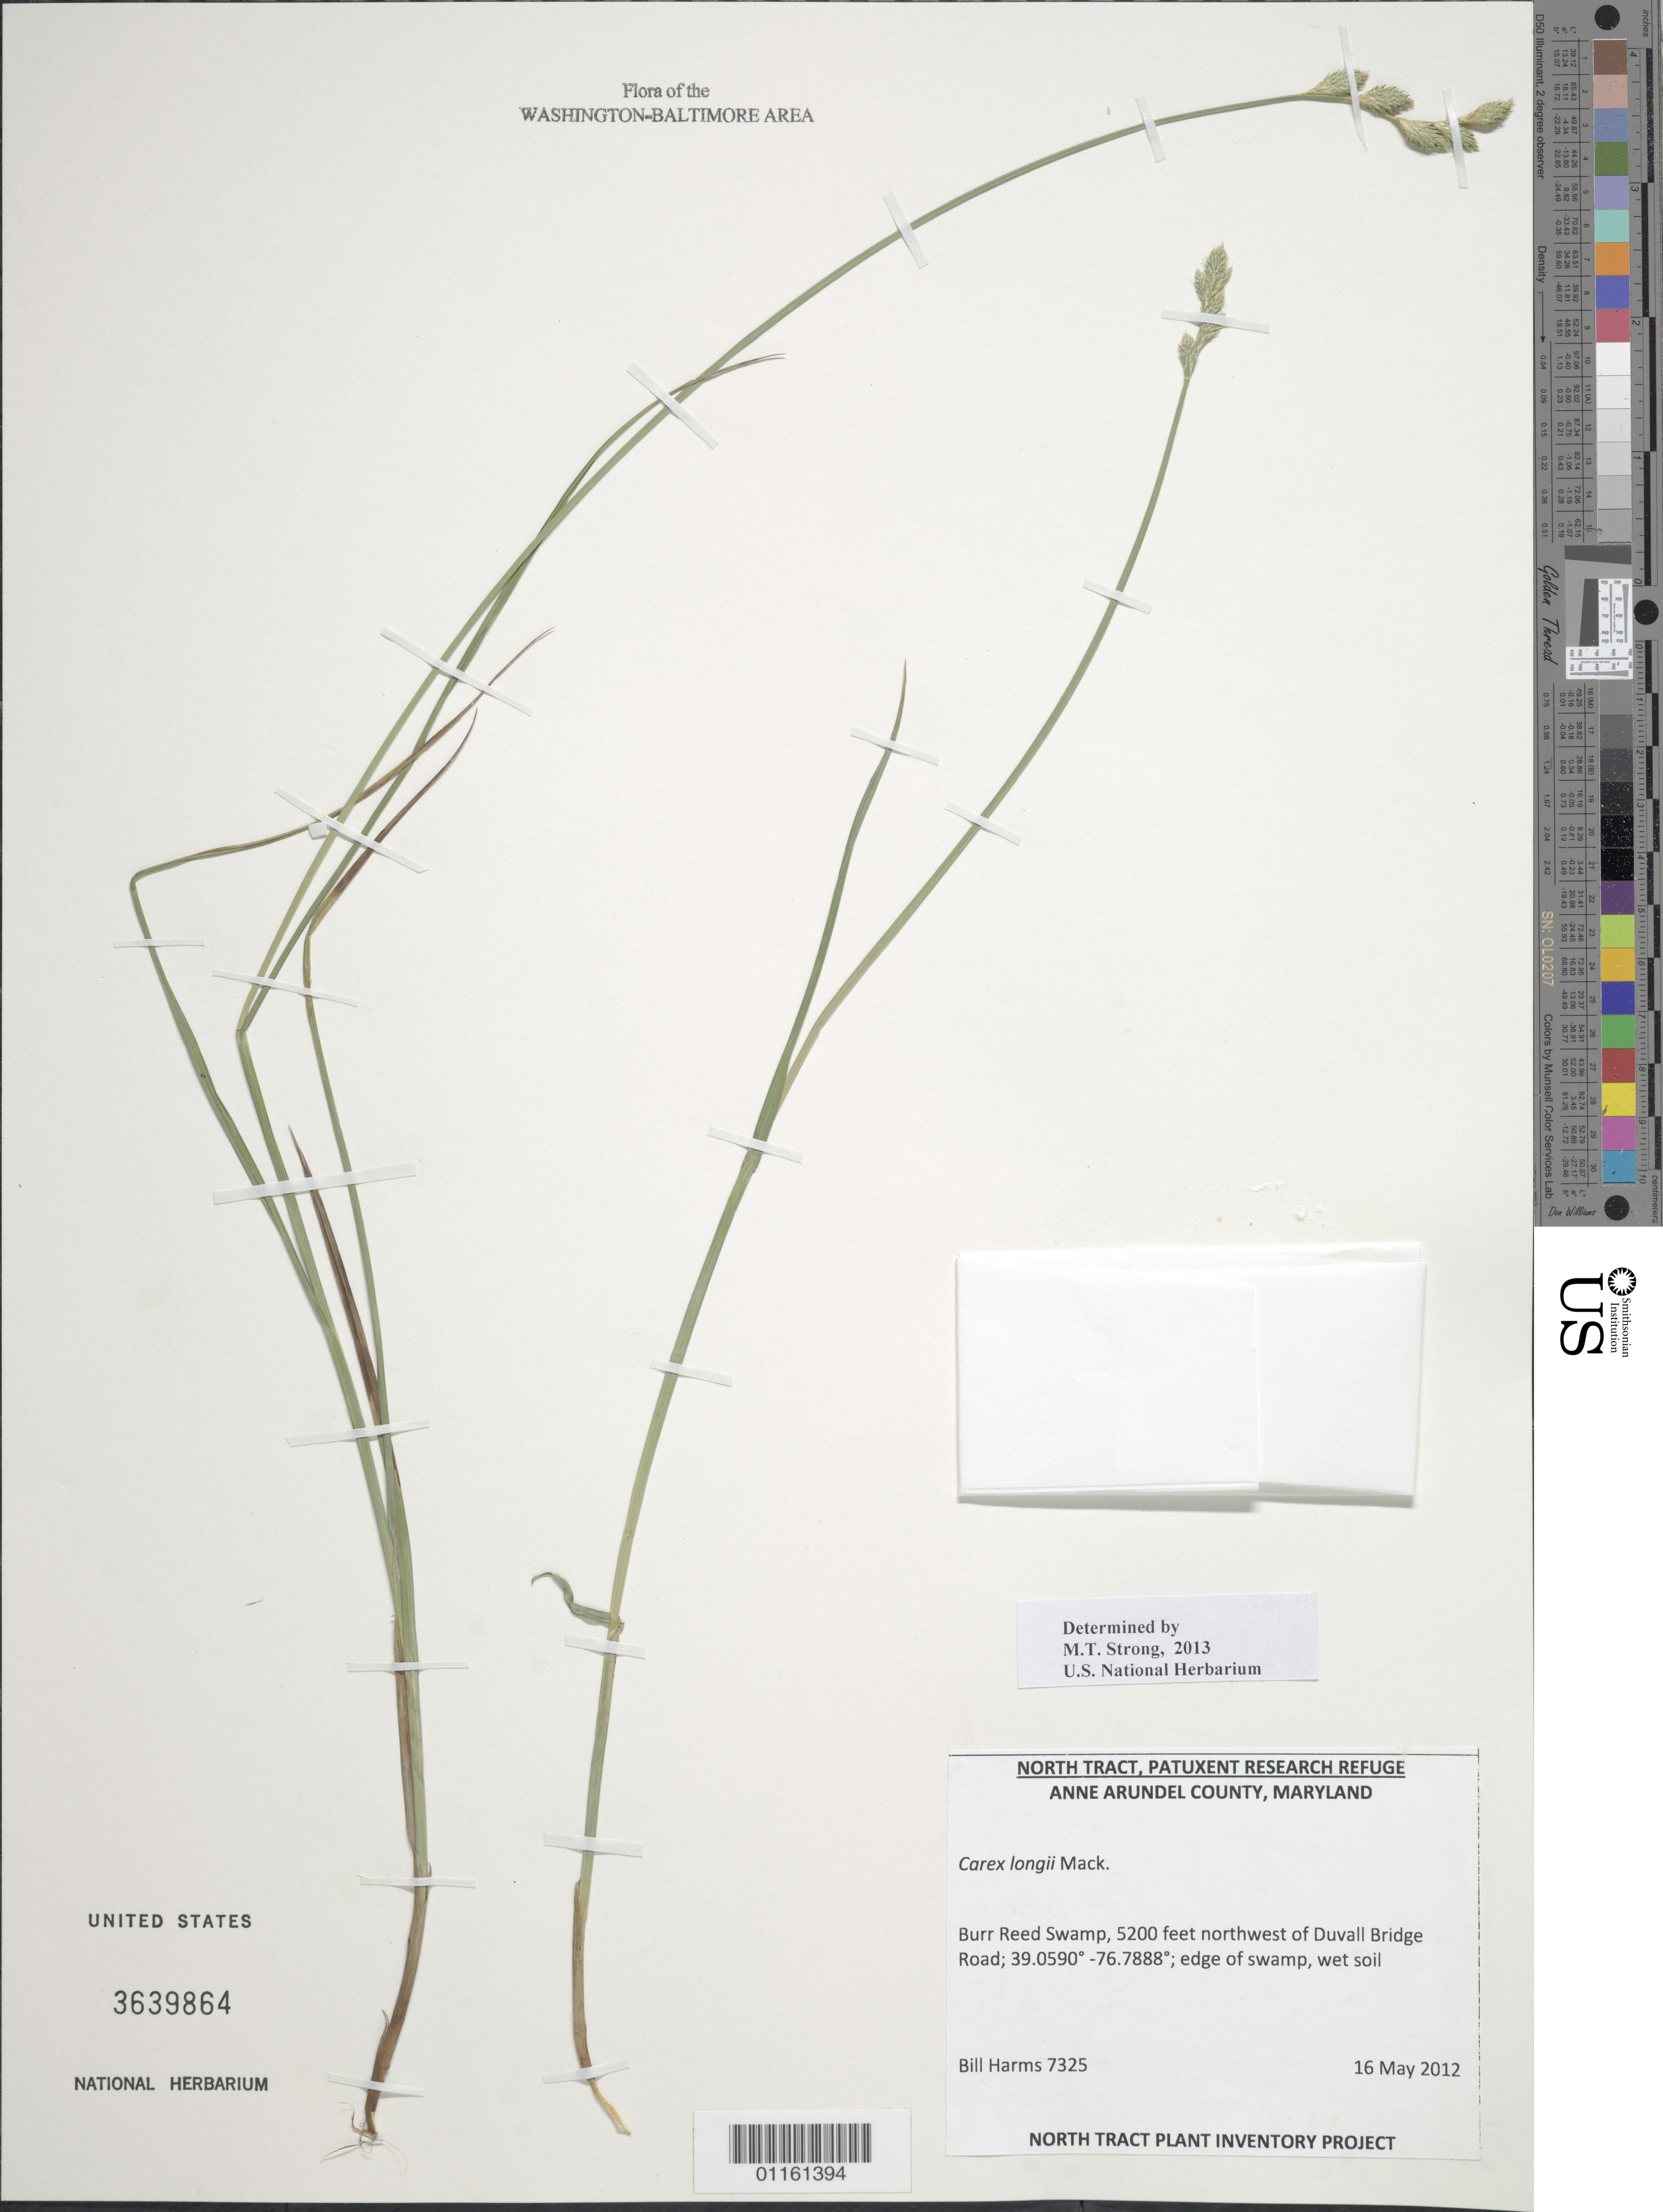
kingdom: Plantae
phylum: Tracheophyta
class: Liliopsida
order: Poales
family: Cyperaceae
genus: Carex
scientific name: Carex longii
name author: Mack.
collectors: B. Harms & J. Worth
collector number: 7325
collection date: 2012-05-16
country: United States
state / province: Maryland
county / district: Anne Arundel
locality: Burr Reed Swamp, 5200 feet northwest of Duvall Bridge Road.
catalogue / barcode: US 3639864